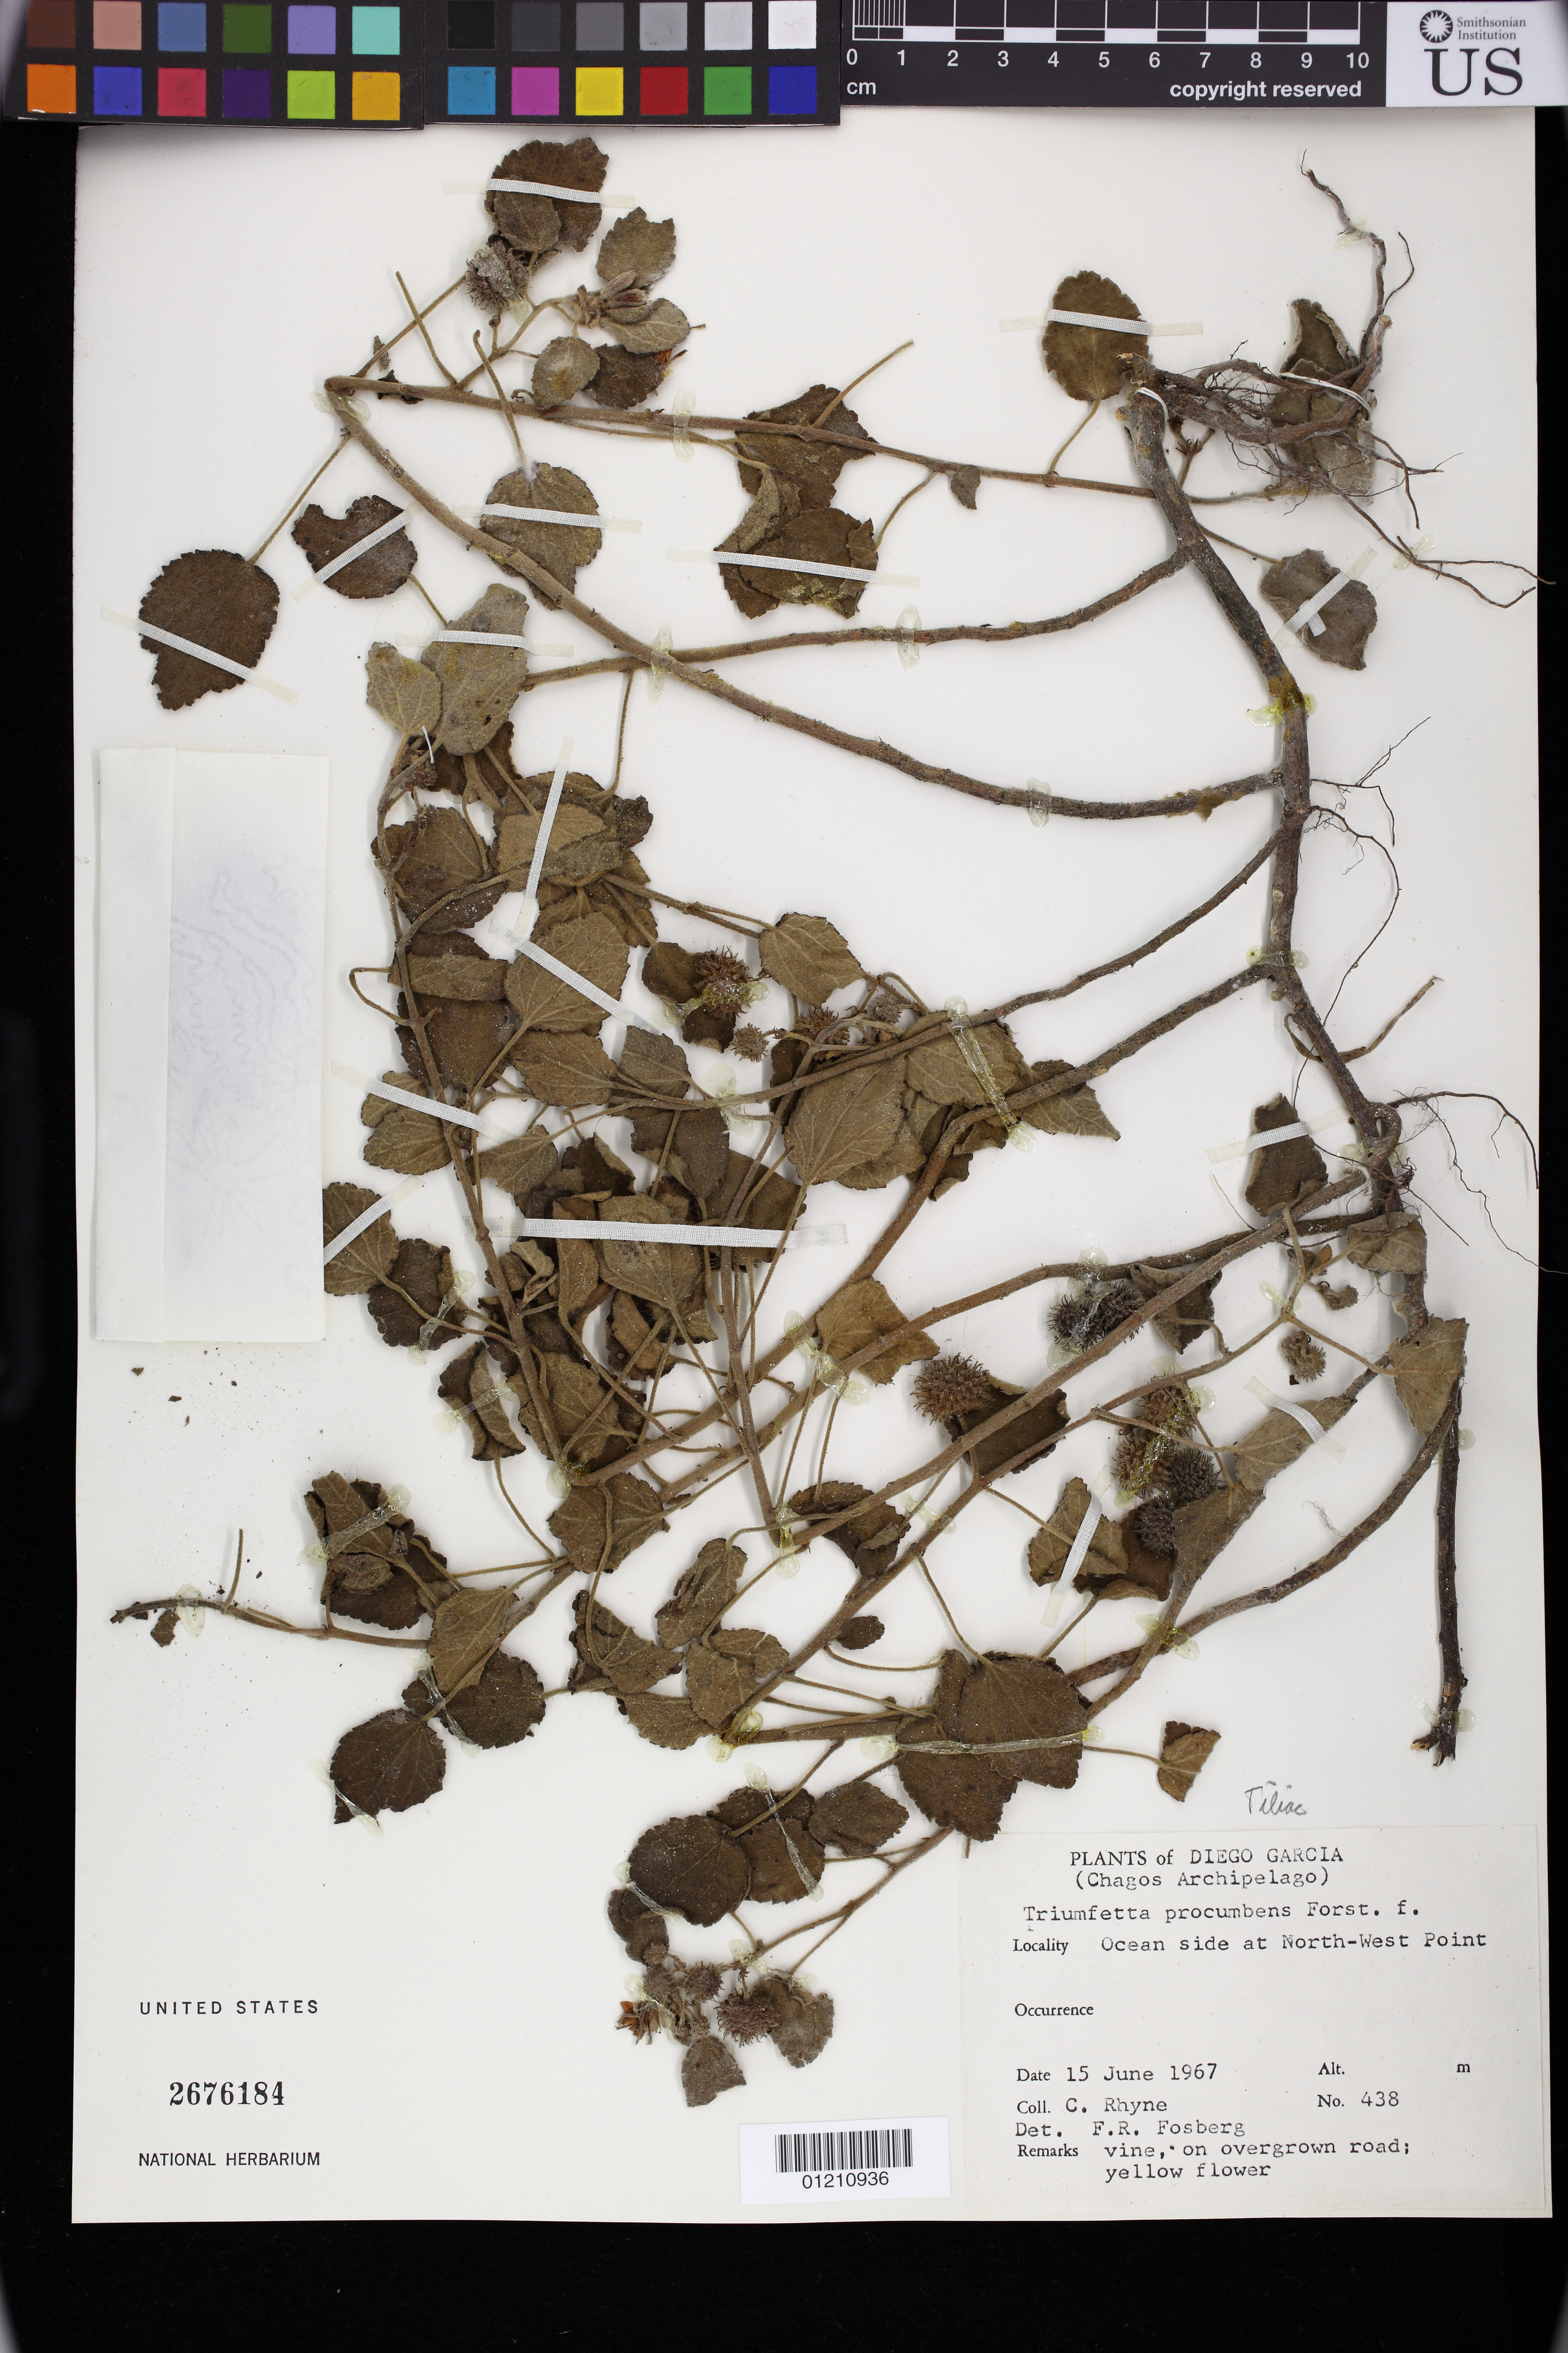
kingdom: Plantae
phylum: Tracheophyta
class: Magnoliopsida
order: Malvales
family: Malvaceae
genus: Triumfetta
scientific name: Triumfetta procumbens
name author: G. Forst.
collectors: C. Rhyne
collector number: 438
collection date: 1967-06-15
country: British Indian Ocean Territory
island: Diego Garcia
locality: Ocean side of North-West Point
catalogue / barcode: US 2676184